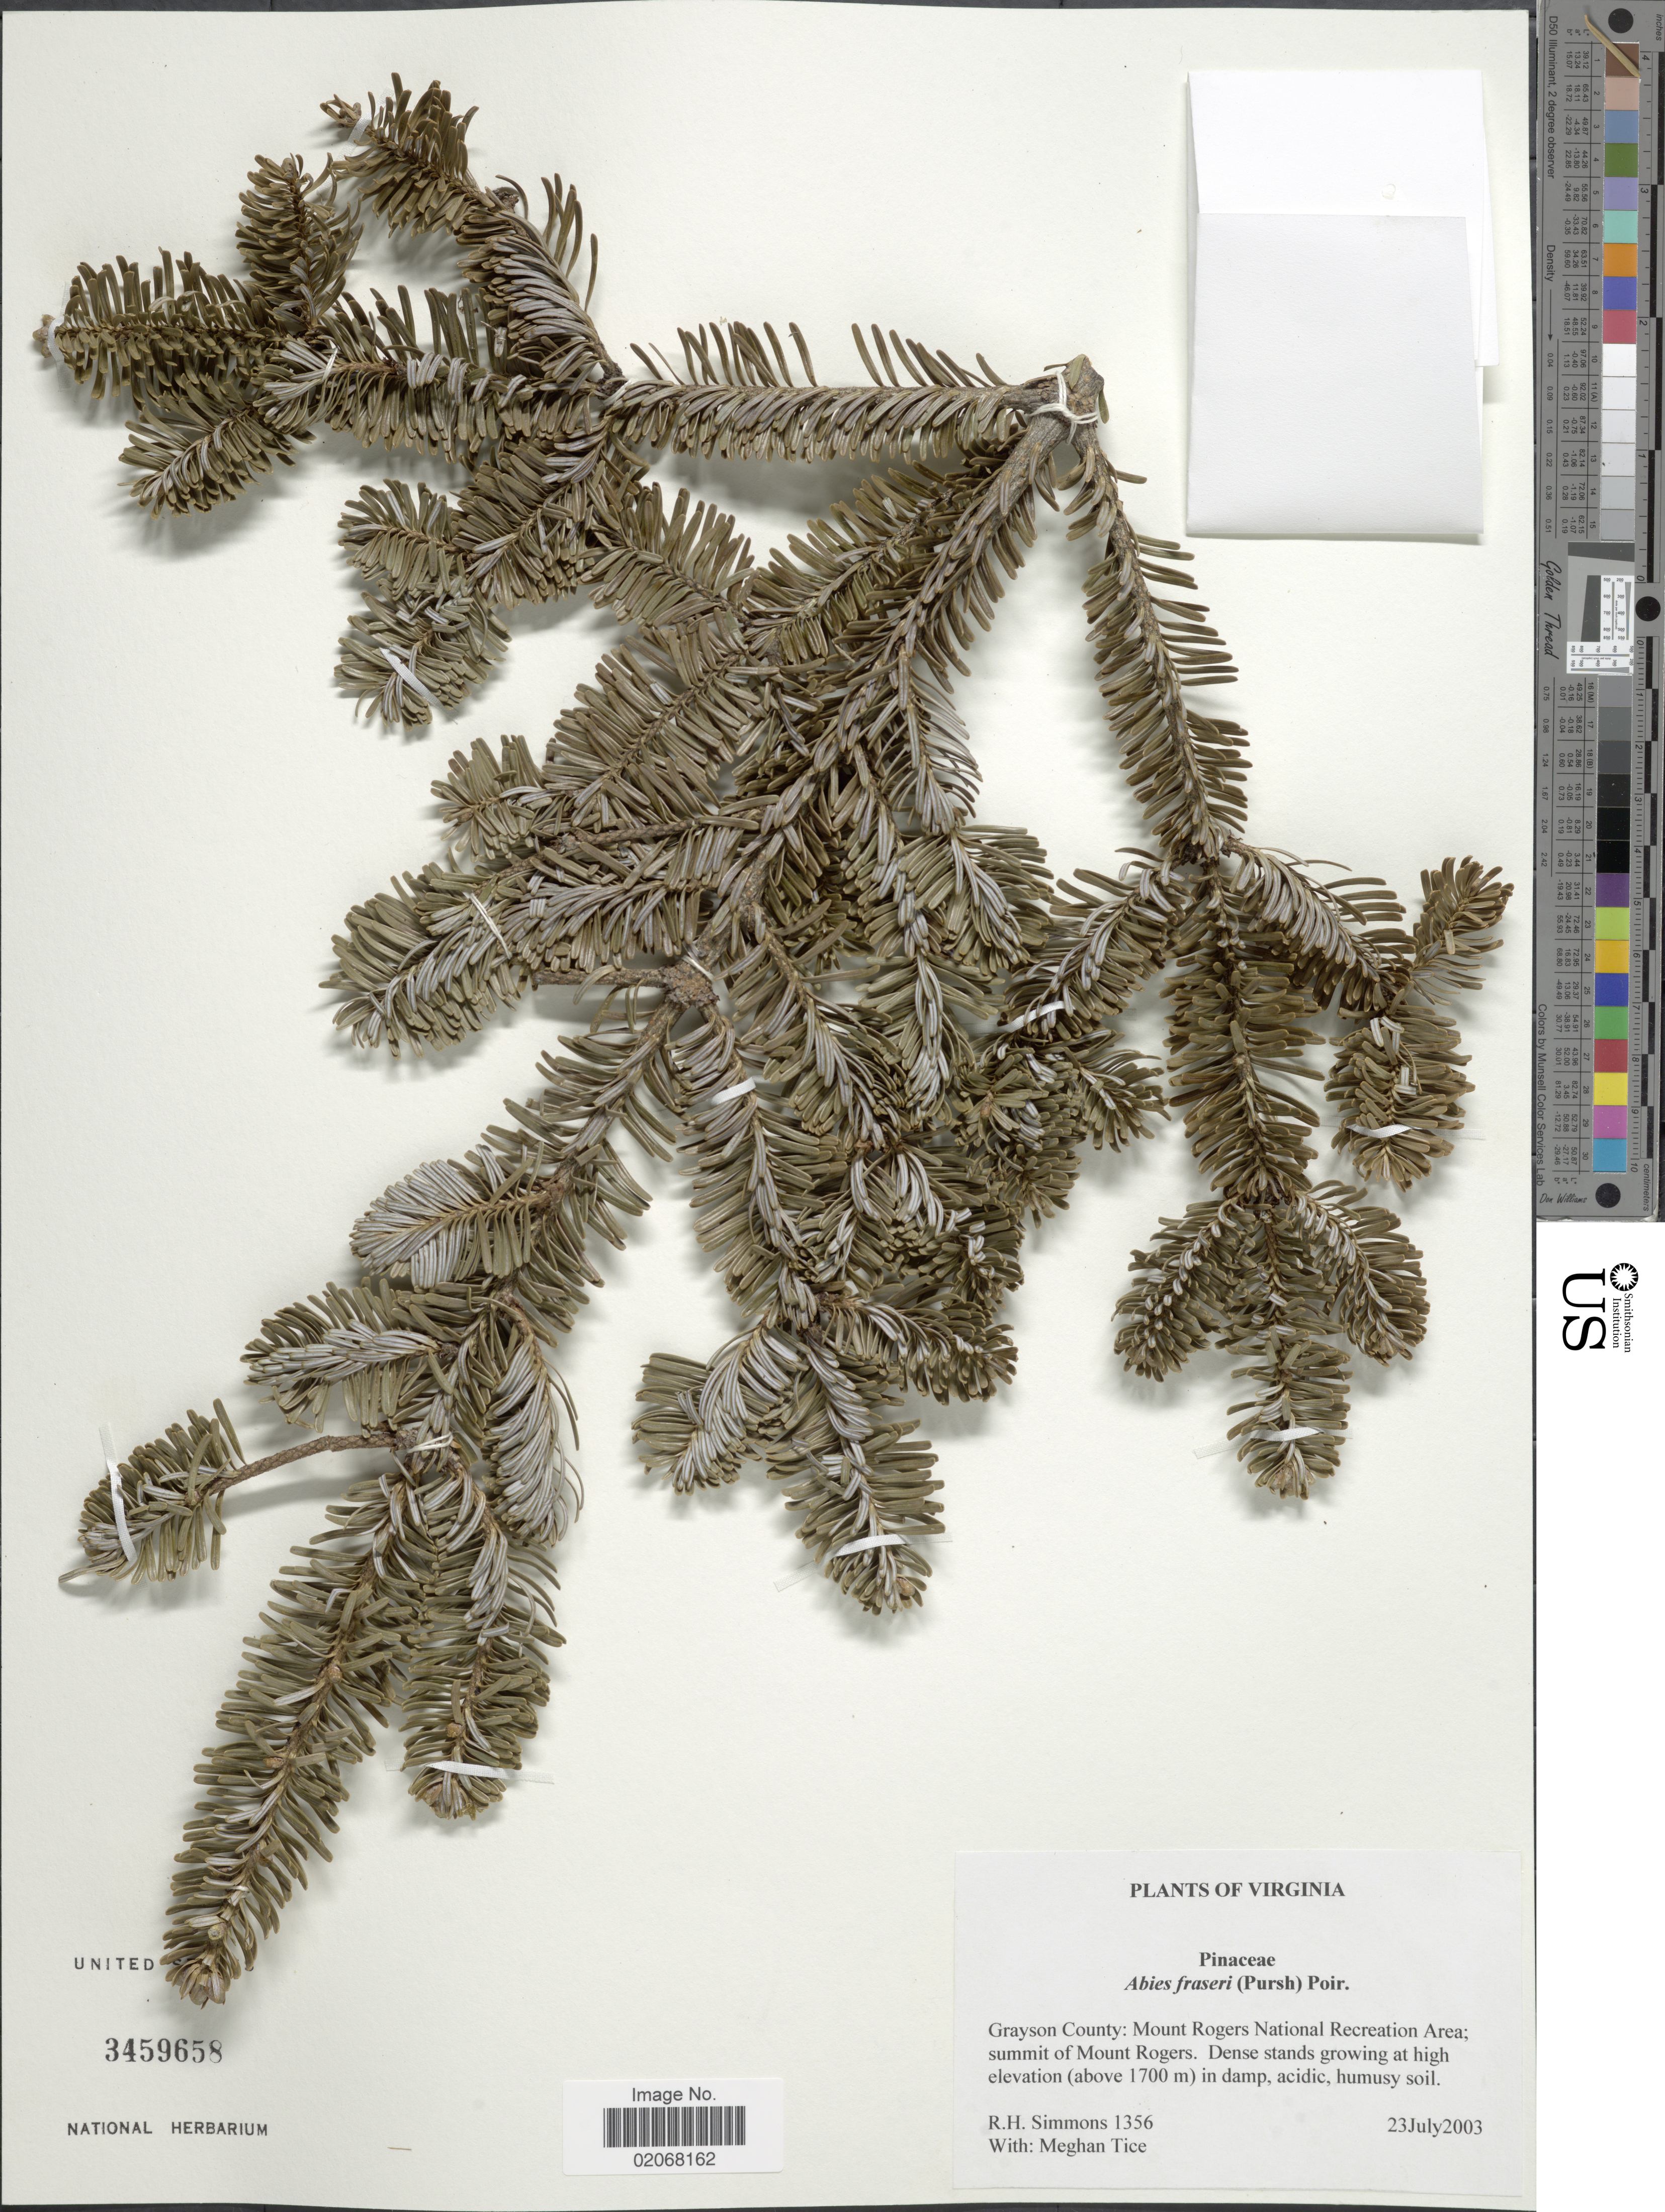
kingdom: Plantae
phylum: Tracheophyta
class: Pinopsida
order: Pinales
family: Pinaceae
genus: Abies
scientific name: Abies fraseri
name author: (Pursh) Poir.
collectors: R. H. Simmons & M. Tice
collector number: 1356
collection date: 2003-07-23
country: United States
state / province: Virginia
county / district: Grayson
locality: Mount Rogers National Recreation Area, summit of Mount Rogers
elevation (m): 1700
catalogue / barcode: US 3459658